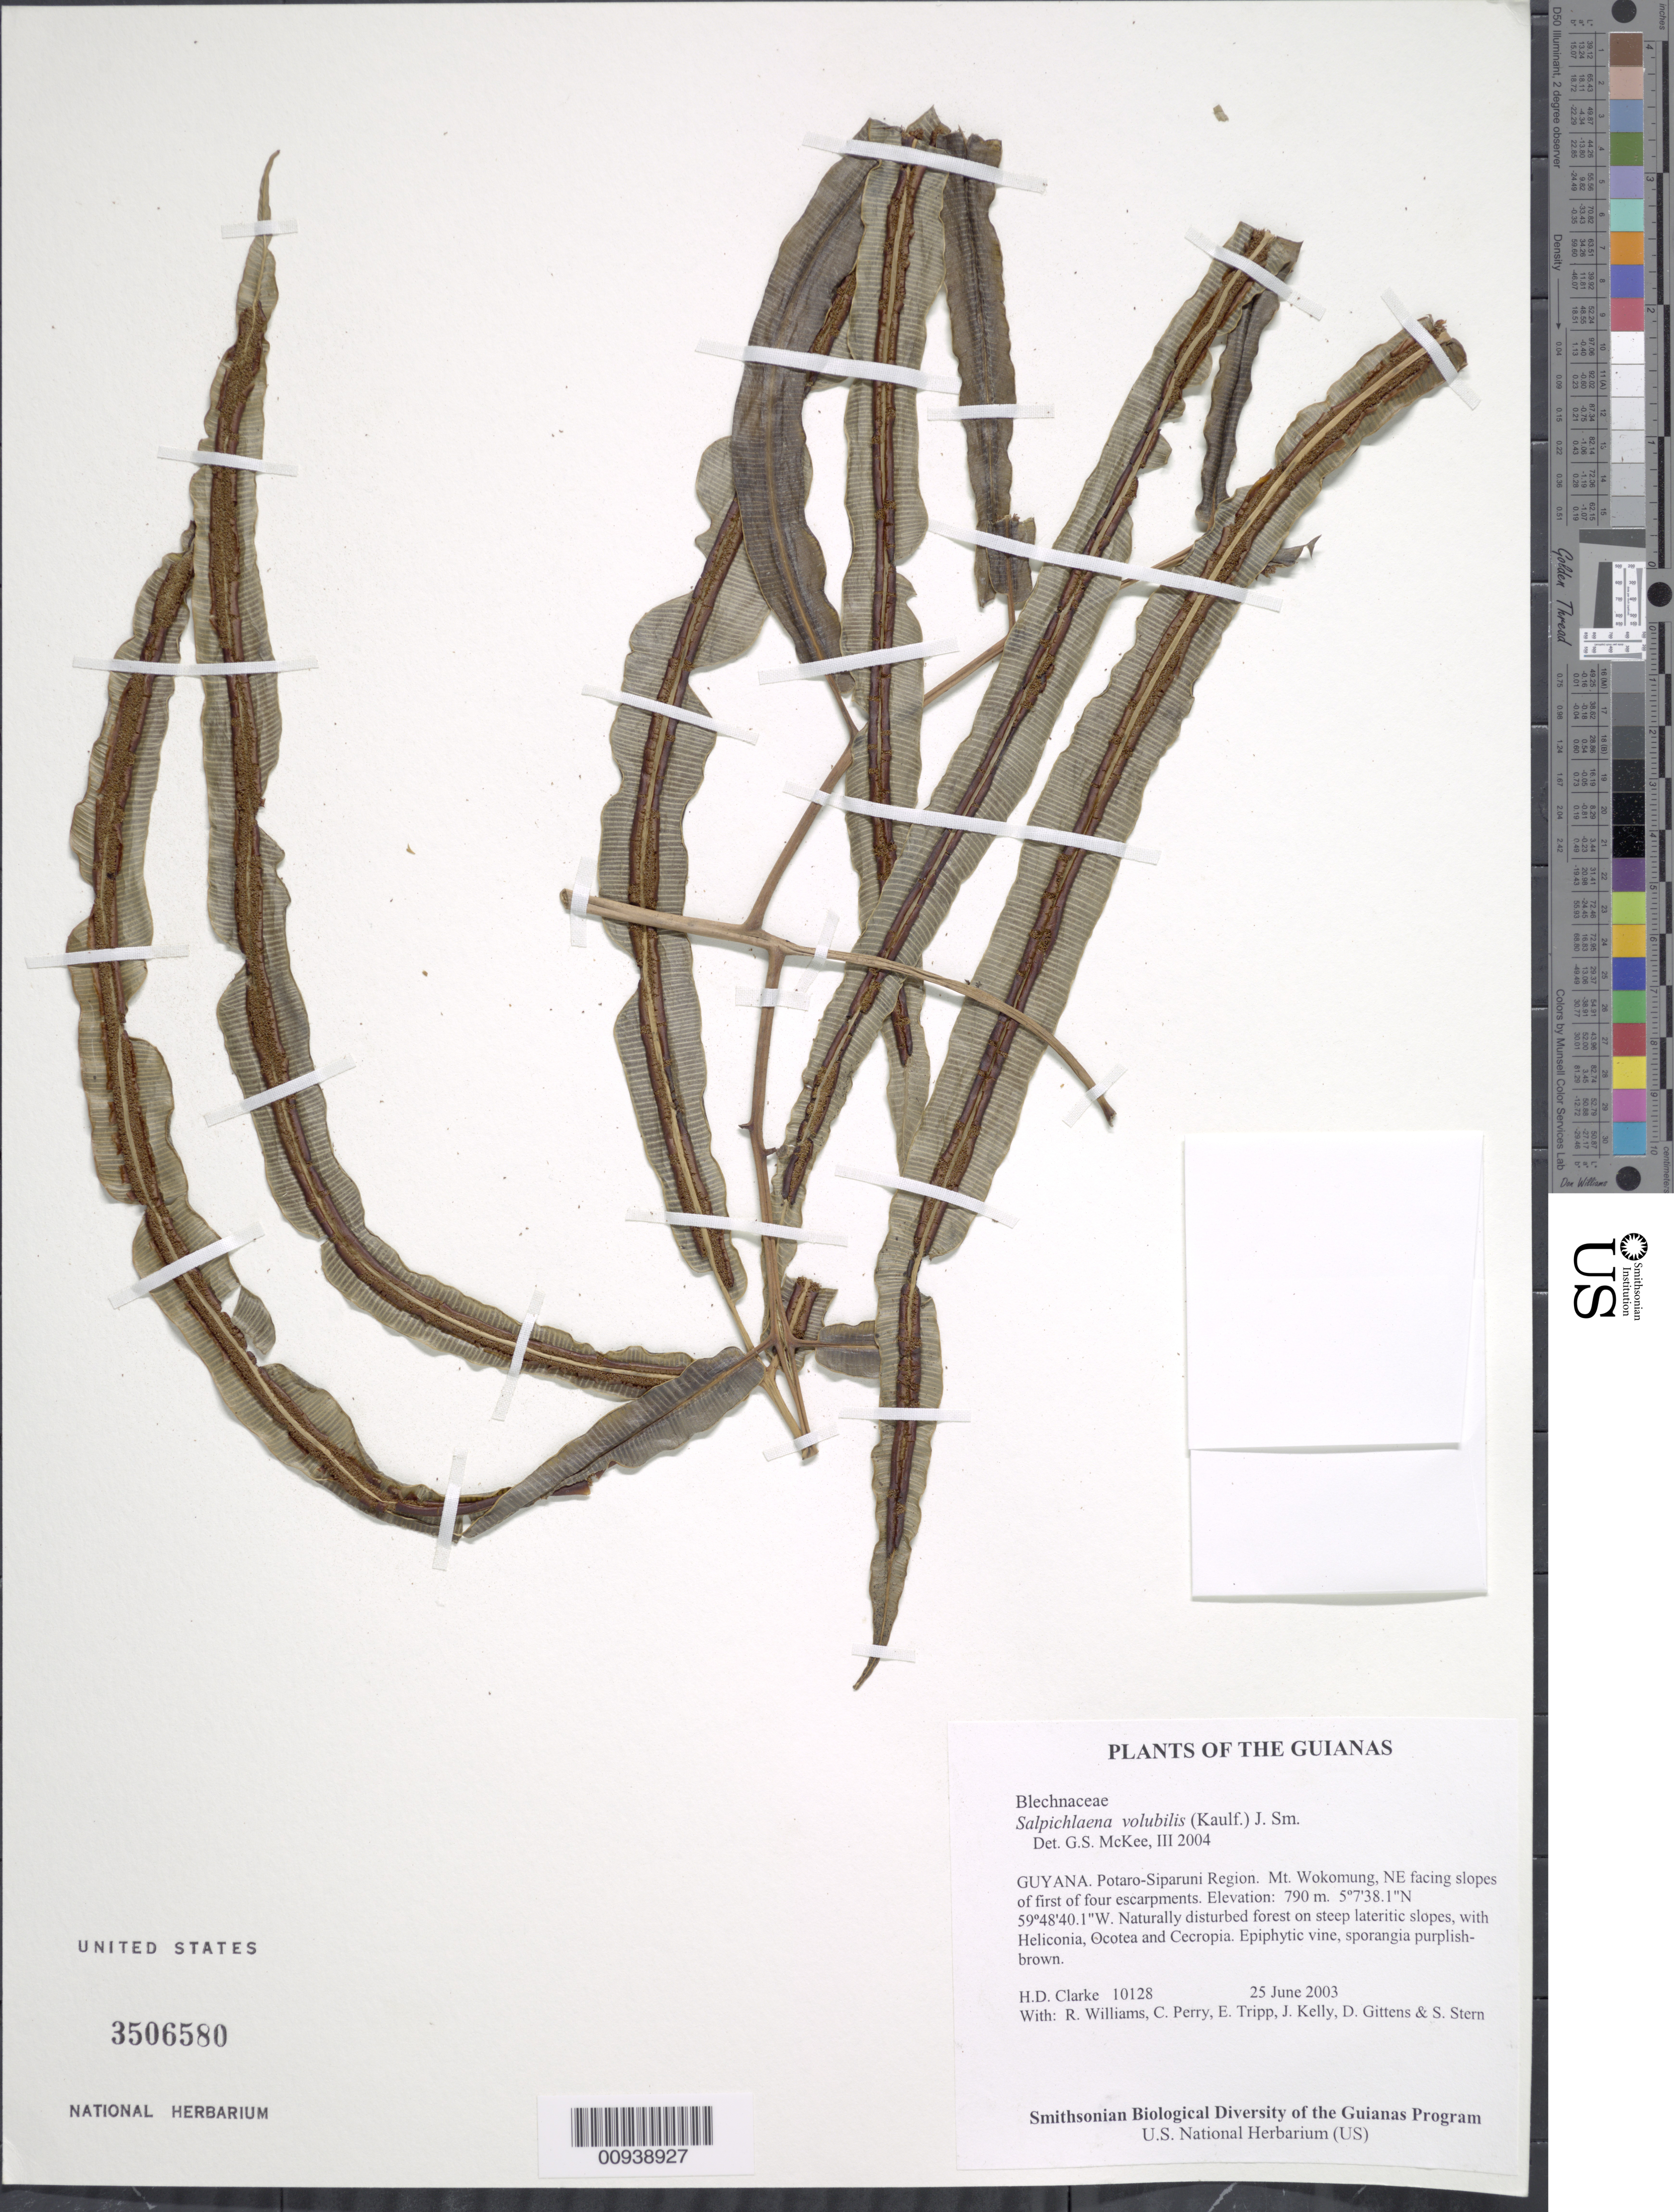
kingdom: Plantae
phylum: Tracheophyta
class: Polypodiopsida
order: Polypodiales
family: Blechnaceae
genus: Salpichlaena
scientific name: Salpichlaena volubilis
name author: (Kaulf.) J. Sm.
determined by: McKee, G. S., (US), NMNH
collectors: H. D. Clarke, R. Williams, C. Perry, E. Tripp, J. Kelly, D. Gittens & S. R. Stern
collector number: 10128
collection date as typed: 25 June 2003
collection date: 2003-06-25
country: Guyana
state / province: Potaro-Siparuni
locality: Mt. Wokomung, NE facing slopes of first of four escarpments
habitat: Naturally disturbed forest on steep lateritic slopes, with Heliconia, Ocotea and Cecropia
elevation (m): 790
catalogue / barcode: US 3506580